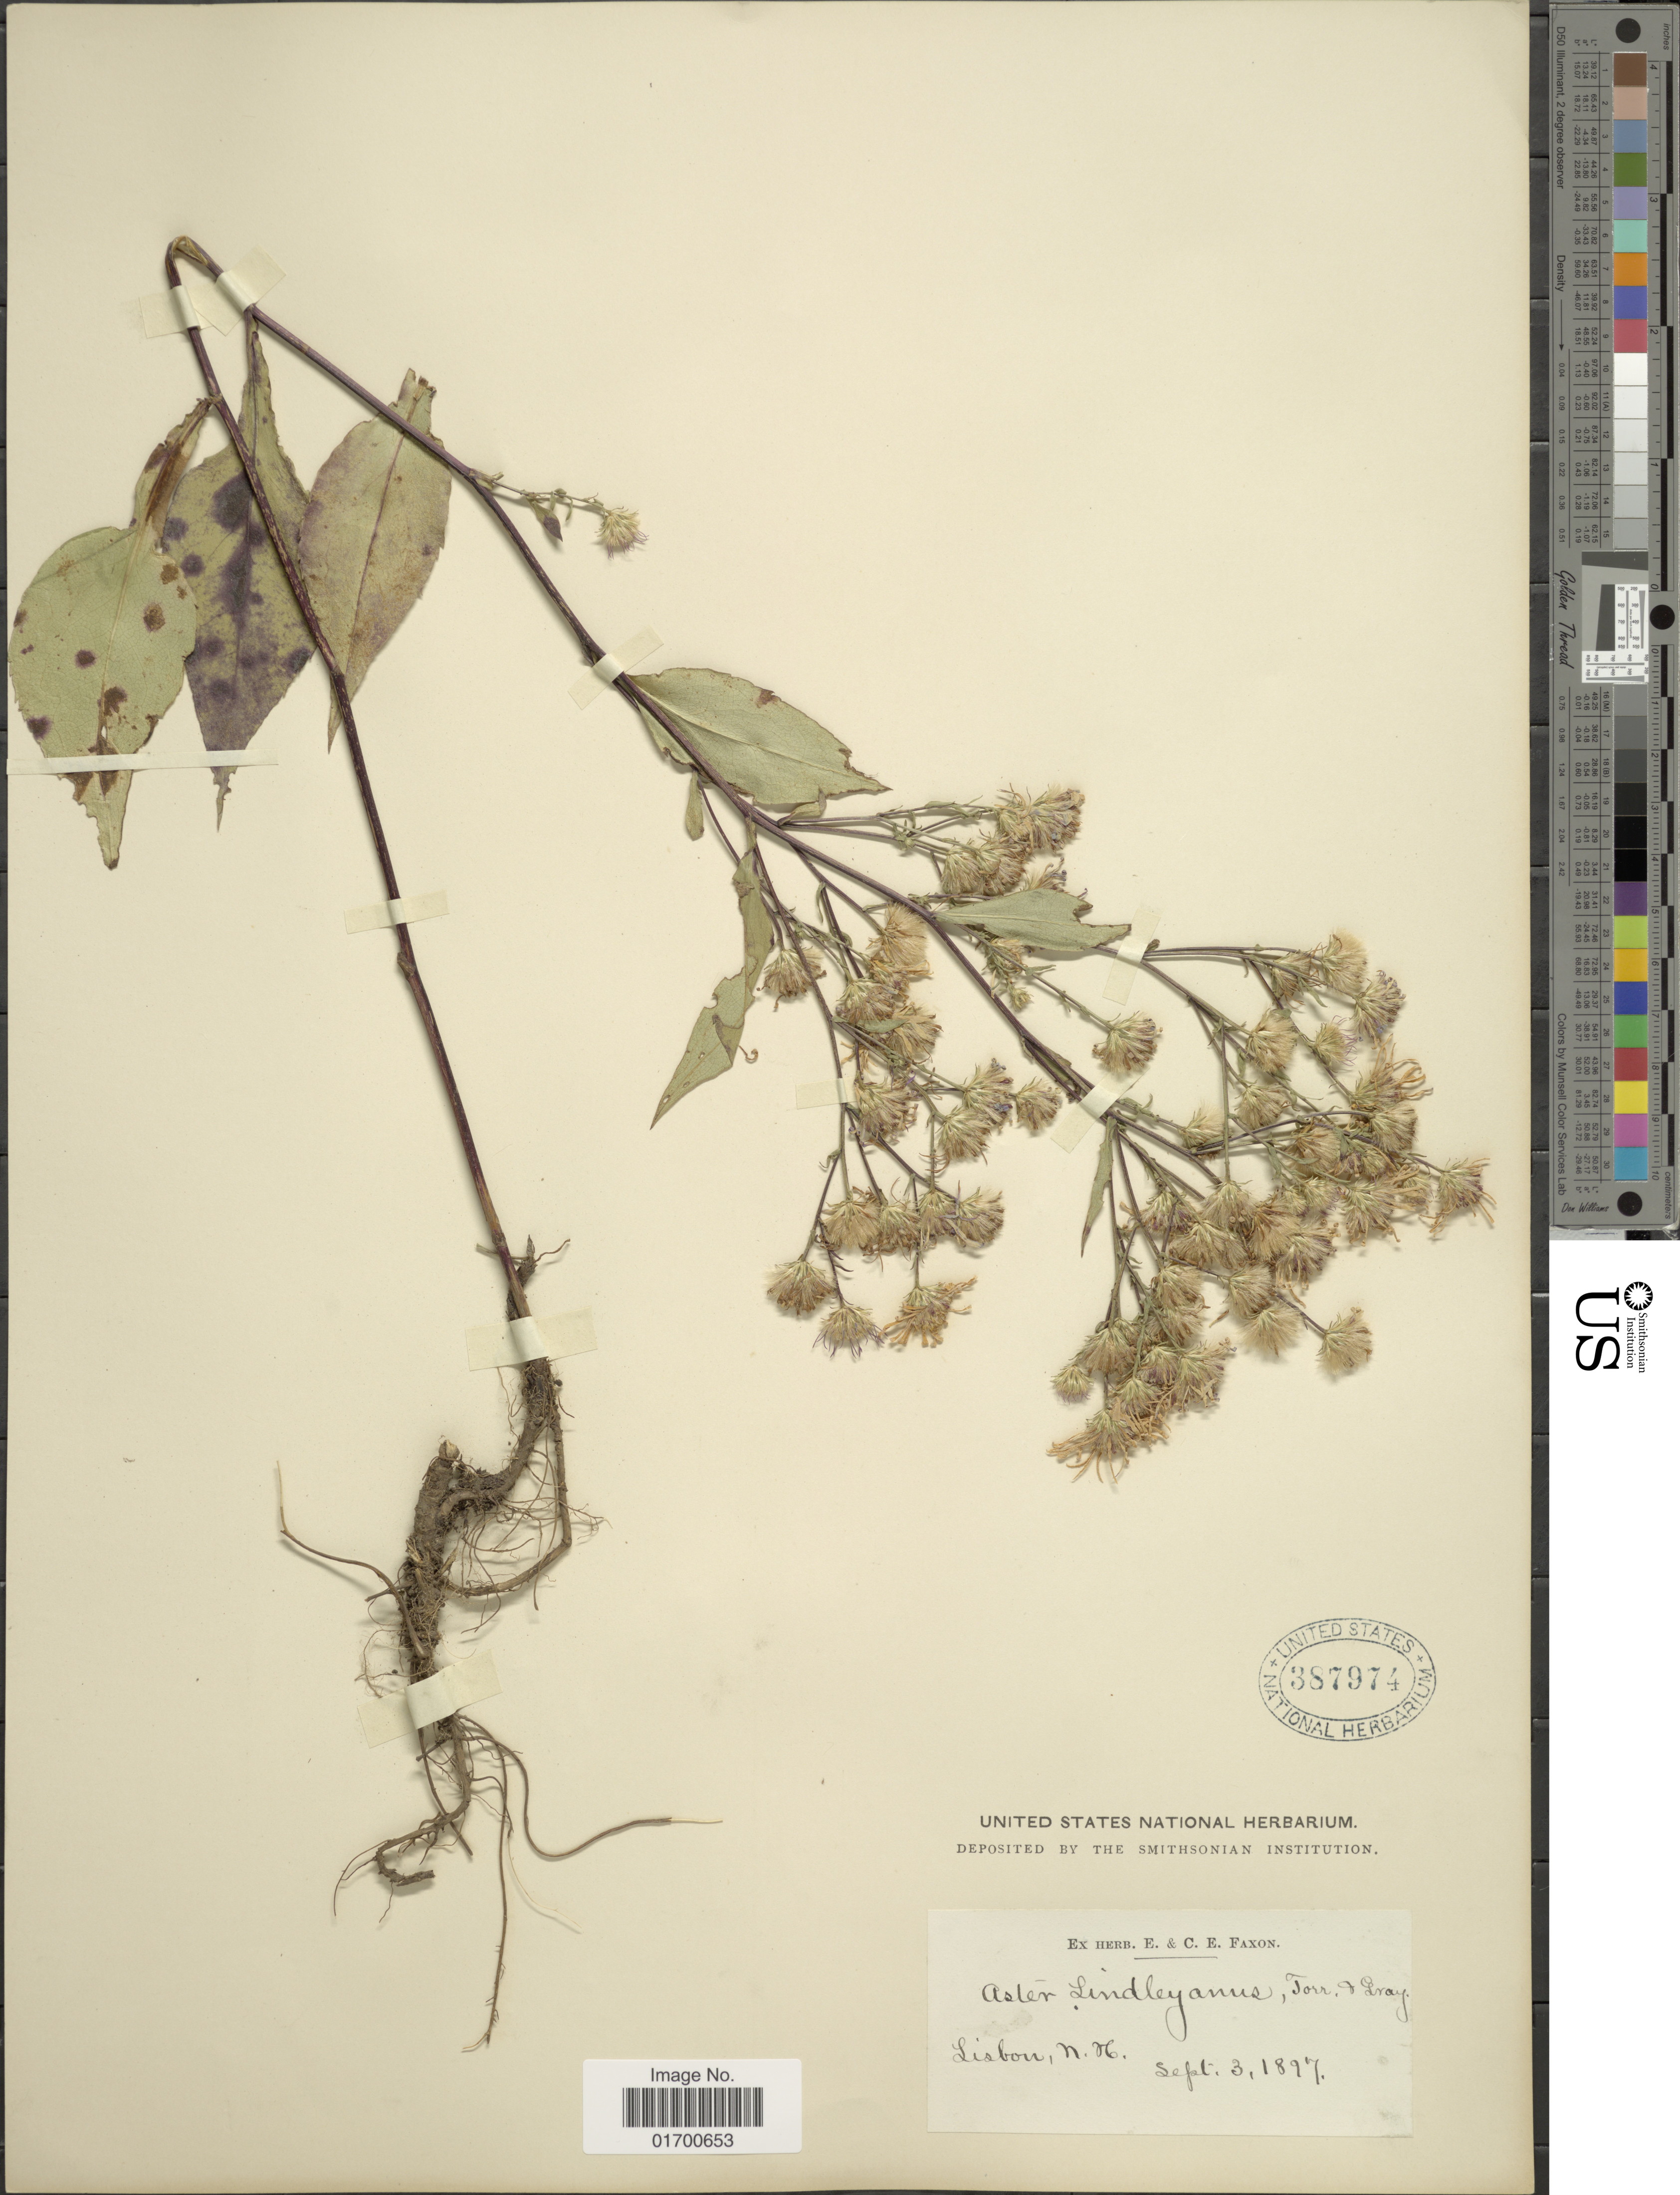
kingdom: Plantae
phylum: Tracheophyta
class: Magnoliopsida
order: Asterales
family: Asteraceae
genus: Symphyotrichum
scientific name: Symphyotrichum ciliolatum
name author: (Lindl.) Á. Löve & D. Löve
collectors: ex herb. E. & C.E. Faxon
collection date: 1897-09-03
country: United States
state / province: New Mexico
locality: Lisbon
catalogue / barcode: US 387974